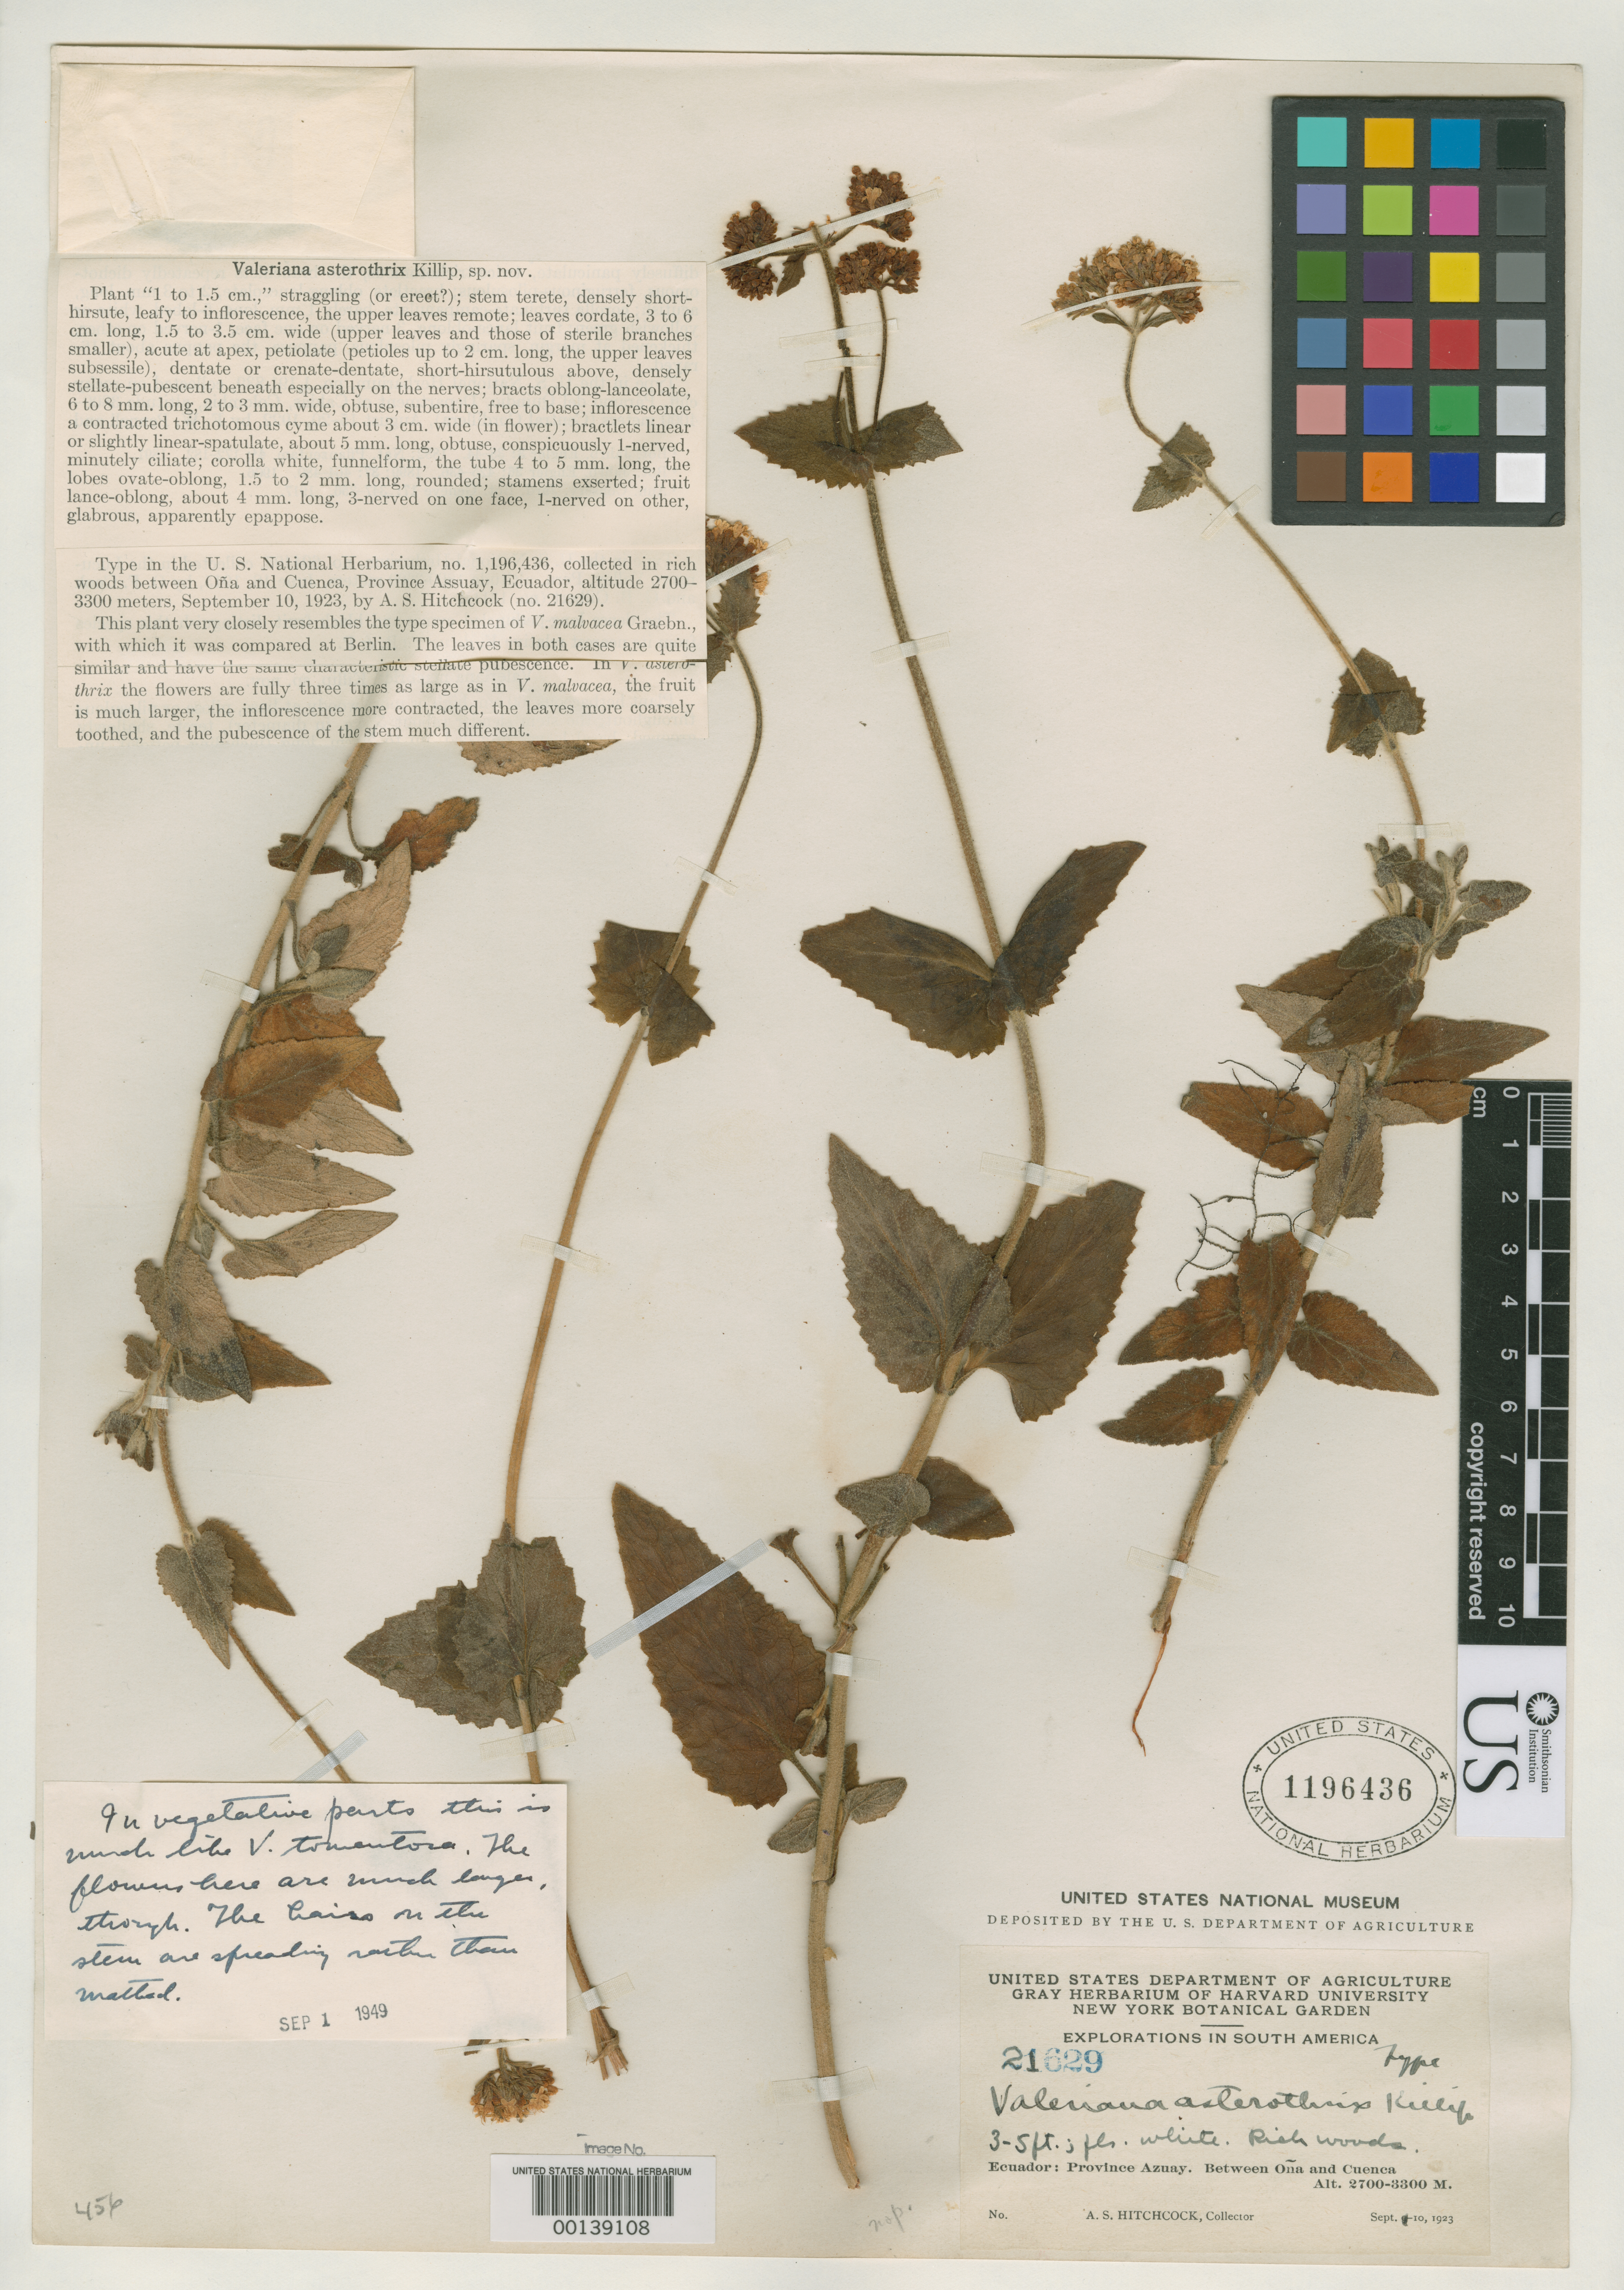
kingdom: Plantae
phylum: Tracheophyta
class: Magnoliopsida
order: Dipsacales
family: Caprifoliaceae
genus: Valeriana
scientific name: Valeriana asterothrix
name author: Killip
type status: Holotype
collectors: A. S. Hitchcock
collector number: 21629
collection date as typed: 10 Sep 1923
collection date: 1923-09-10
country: Ecuador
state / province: Azuay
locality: Between Ona and Cuenca.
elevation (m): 2700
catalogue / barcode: US 1196436